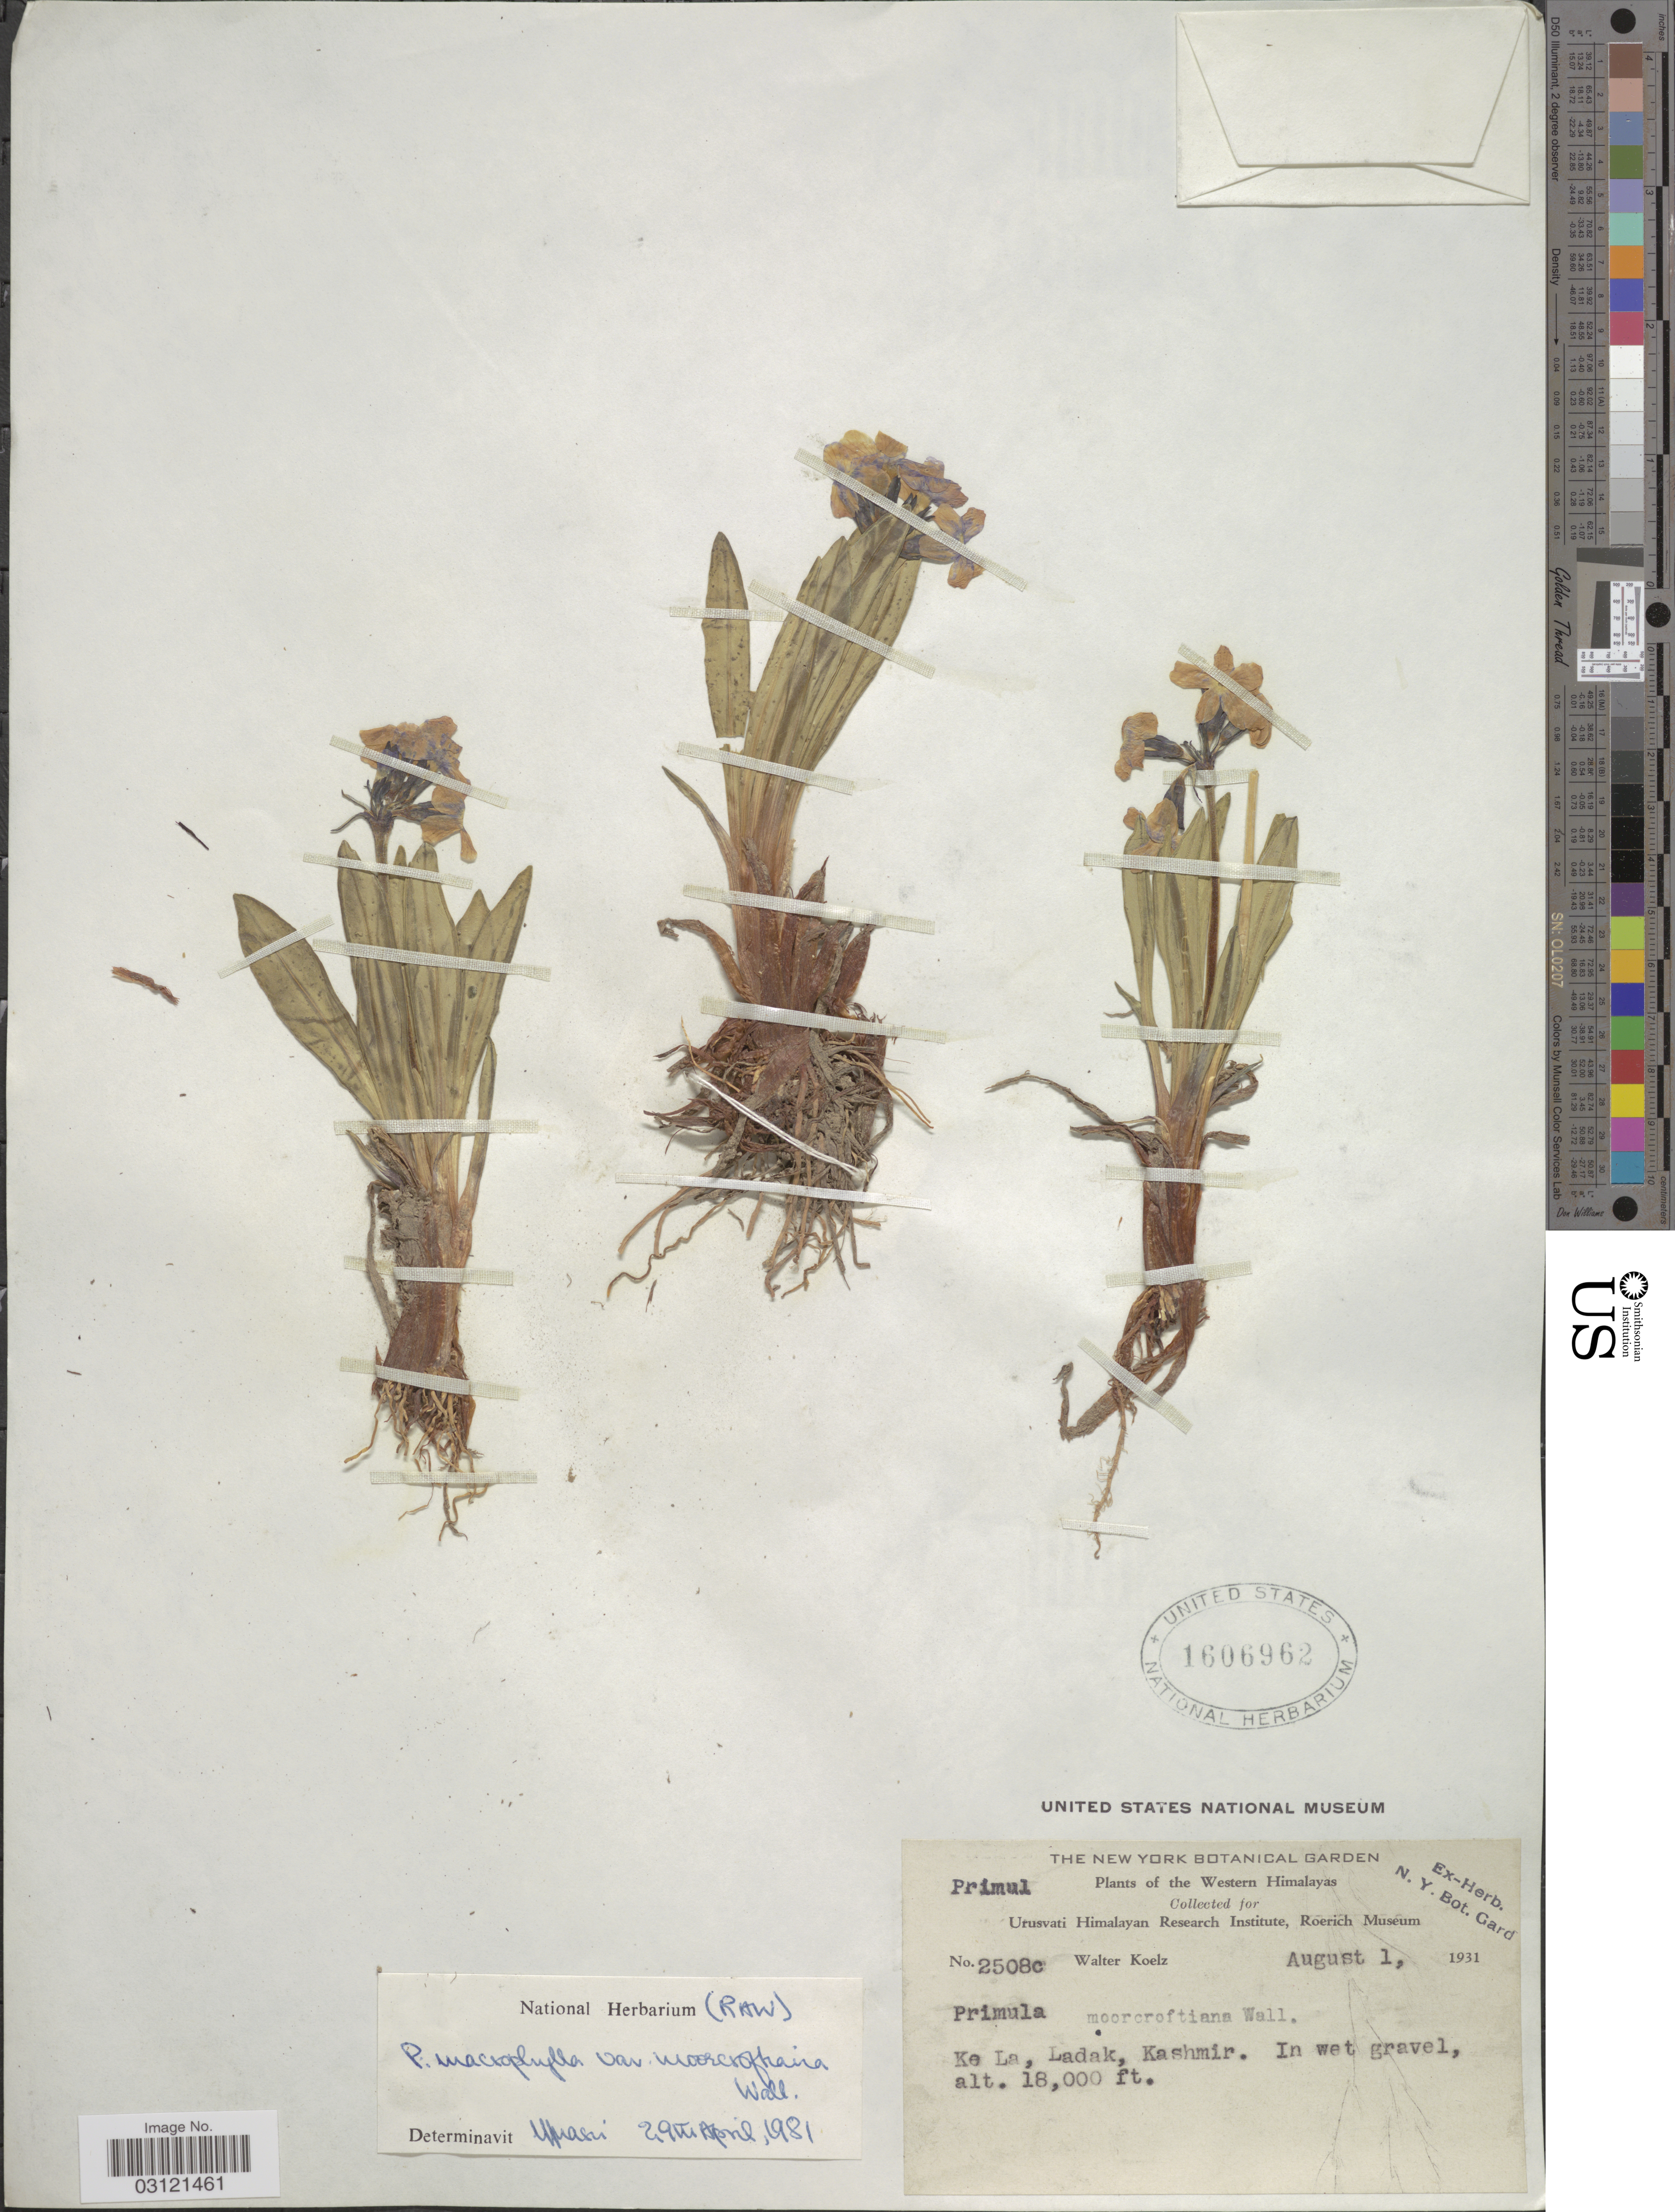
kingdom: Plantae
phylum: Tracheophyta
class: Magnoliopsida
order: Ericales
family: Primulaceae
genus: Primula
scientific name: Primula macrophylla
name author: D. Don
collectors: W. N. Koelz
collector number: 2508c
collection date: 1931-08-01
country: India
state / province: Ladakh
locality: Western Himalayas. Ke La, Ladak, Kashmir.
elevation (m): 5486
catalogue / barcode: US 1606962